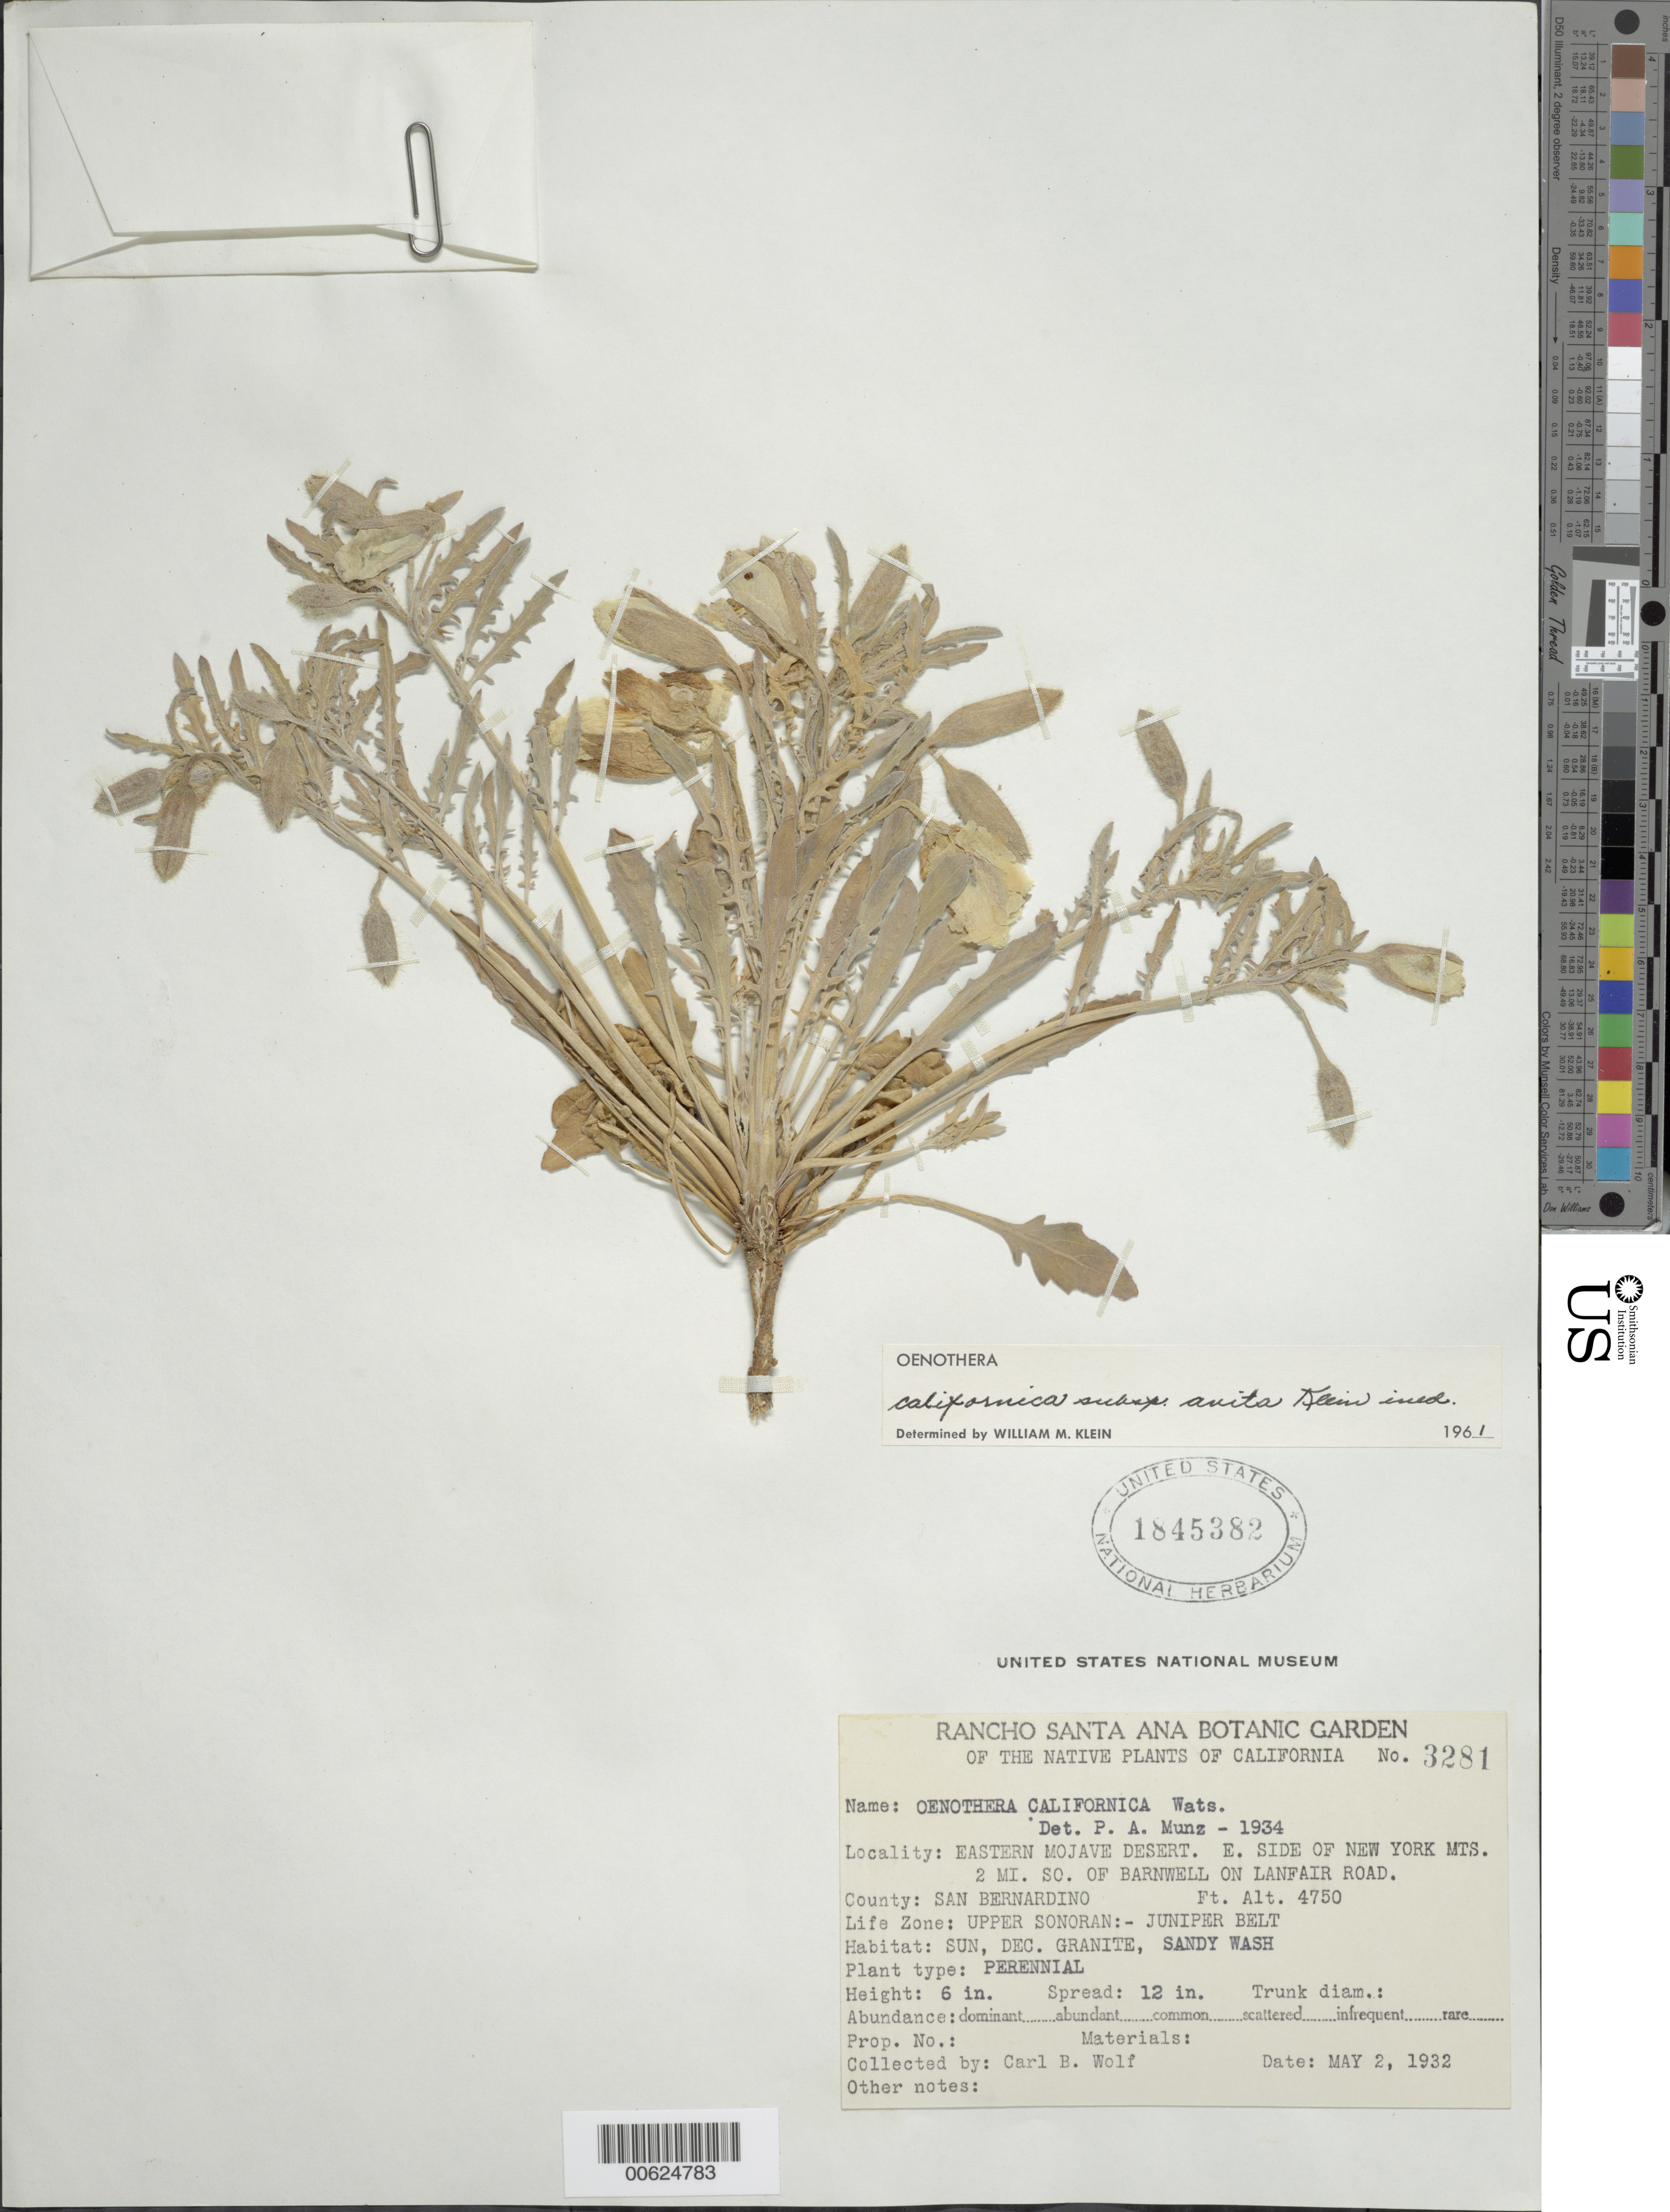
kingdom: Plantae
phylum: Tracheophyta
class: Magnoliopsida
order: Myrtales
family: Onagraceae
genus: Oenothera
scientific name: Oenothera avita subsp. avita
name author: (W.M. Klein) W.M. Klein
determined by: Wagner, W. L., (BOT), Smithsonian Institution - National Museum of Natural History (UNITED STATES)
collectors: C. B. Wolf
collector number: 3281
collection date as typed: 02 May 1932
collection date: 1932-05-02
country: United States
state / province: California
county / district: San Bernardino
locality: eastern Mojave desert, New York Mts., S of Barnwell on Lanfair Road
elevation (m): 1448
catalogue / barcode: US 1845382